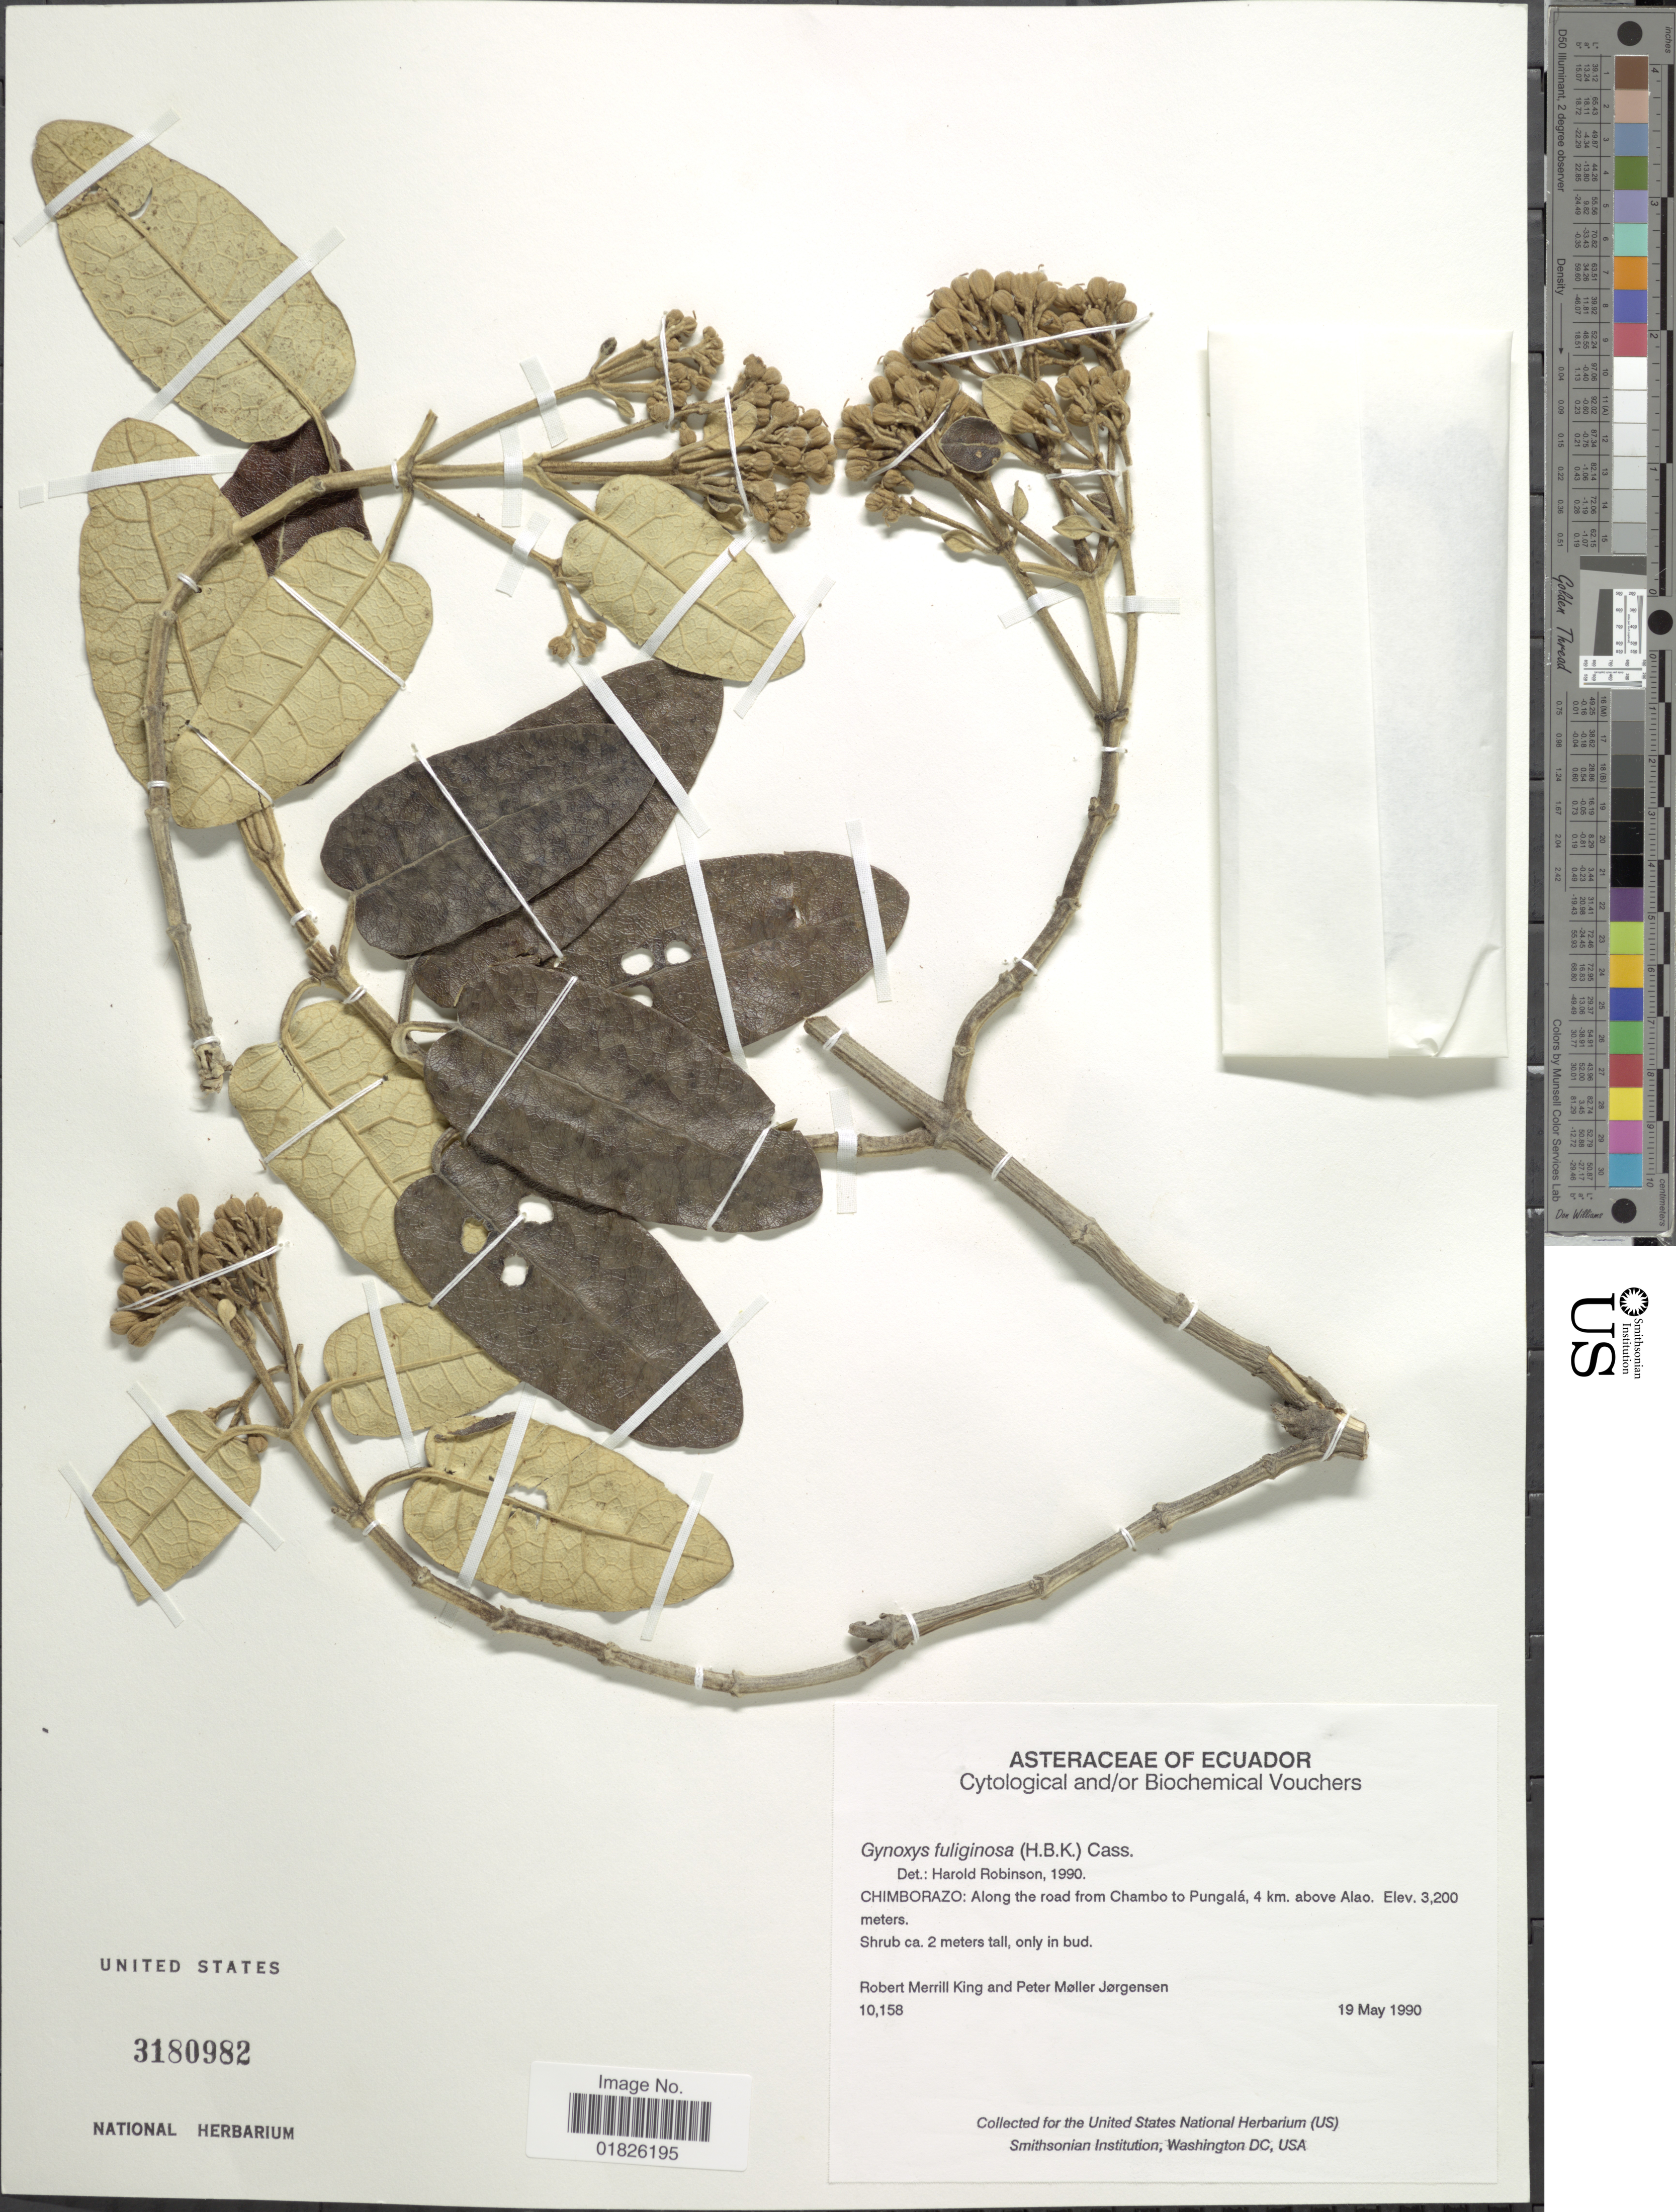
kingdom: Plantae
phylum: Tracheophyta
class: Magnoliopsida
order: Asterales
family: Asteraceae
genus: Gynoxys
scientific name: Gynoxys fuliginosa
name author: Cass.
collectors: R. M. King & P. M. Jørgensen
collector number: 10158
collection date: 1990-05-19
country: Ecuador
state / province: Chimborazo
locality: Along the road from Chambo to Pungalá, 4 km. above Alao.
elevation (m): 3200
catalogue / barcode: US 3180982